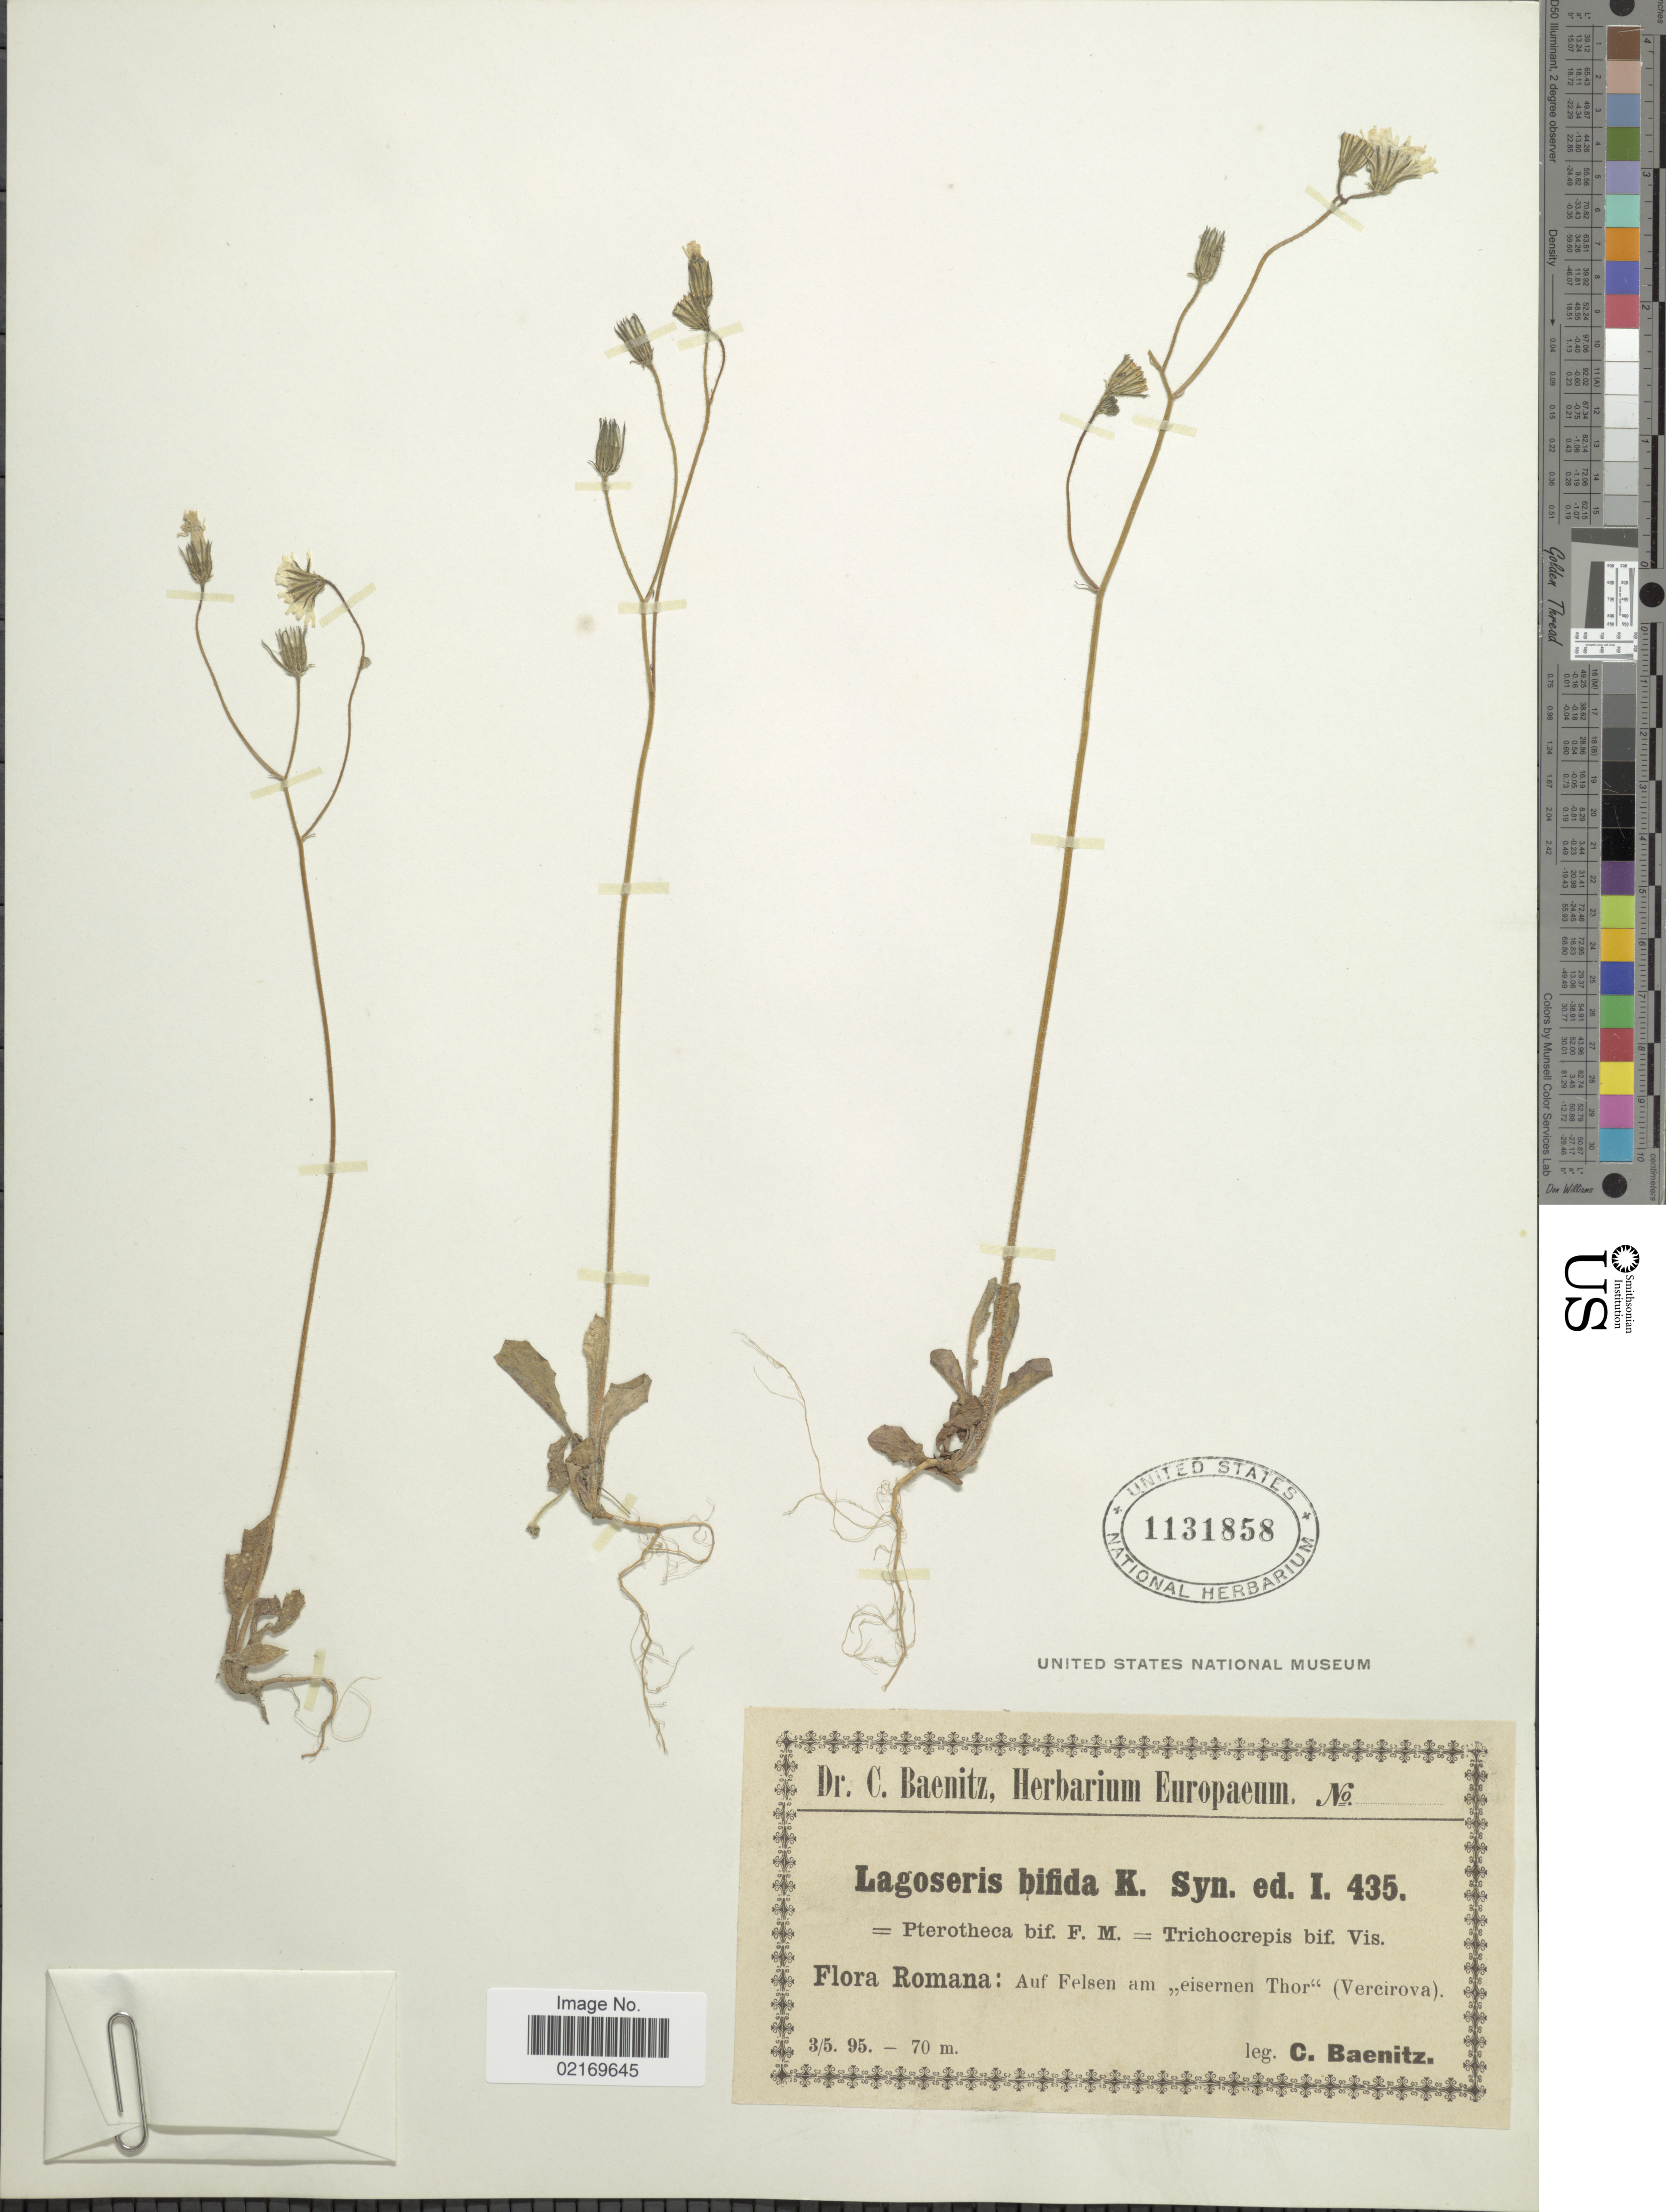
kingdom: Plantae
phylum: Tracheophyta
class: Magnoliopsida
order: Asterales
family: Asteraceae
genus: Crepis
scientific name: Crepis sancta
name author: (L.) Bornm.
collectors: C. G. Baenitz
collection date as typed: Transcribed d/m/y: 3/5/95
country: Romania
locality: Romana, auf Felsen am eisernen Thor (Vercirova)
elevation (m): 70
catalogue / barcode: US 1131858